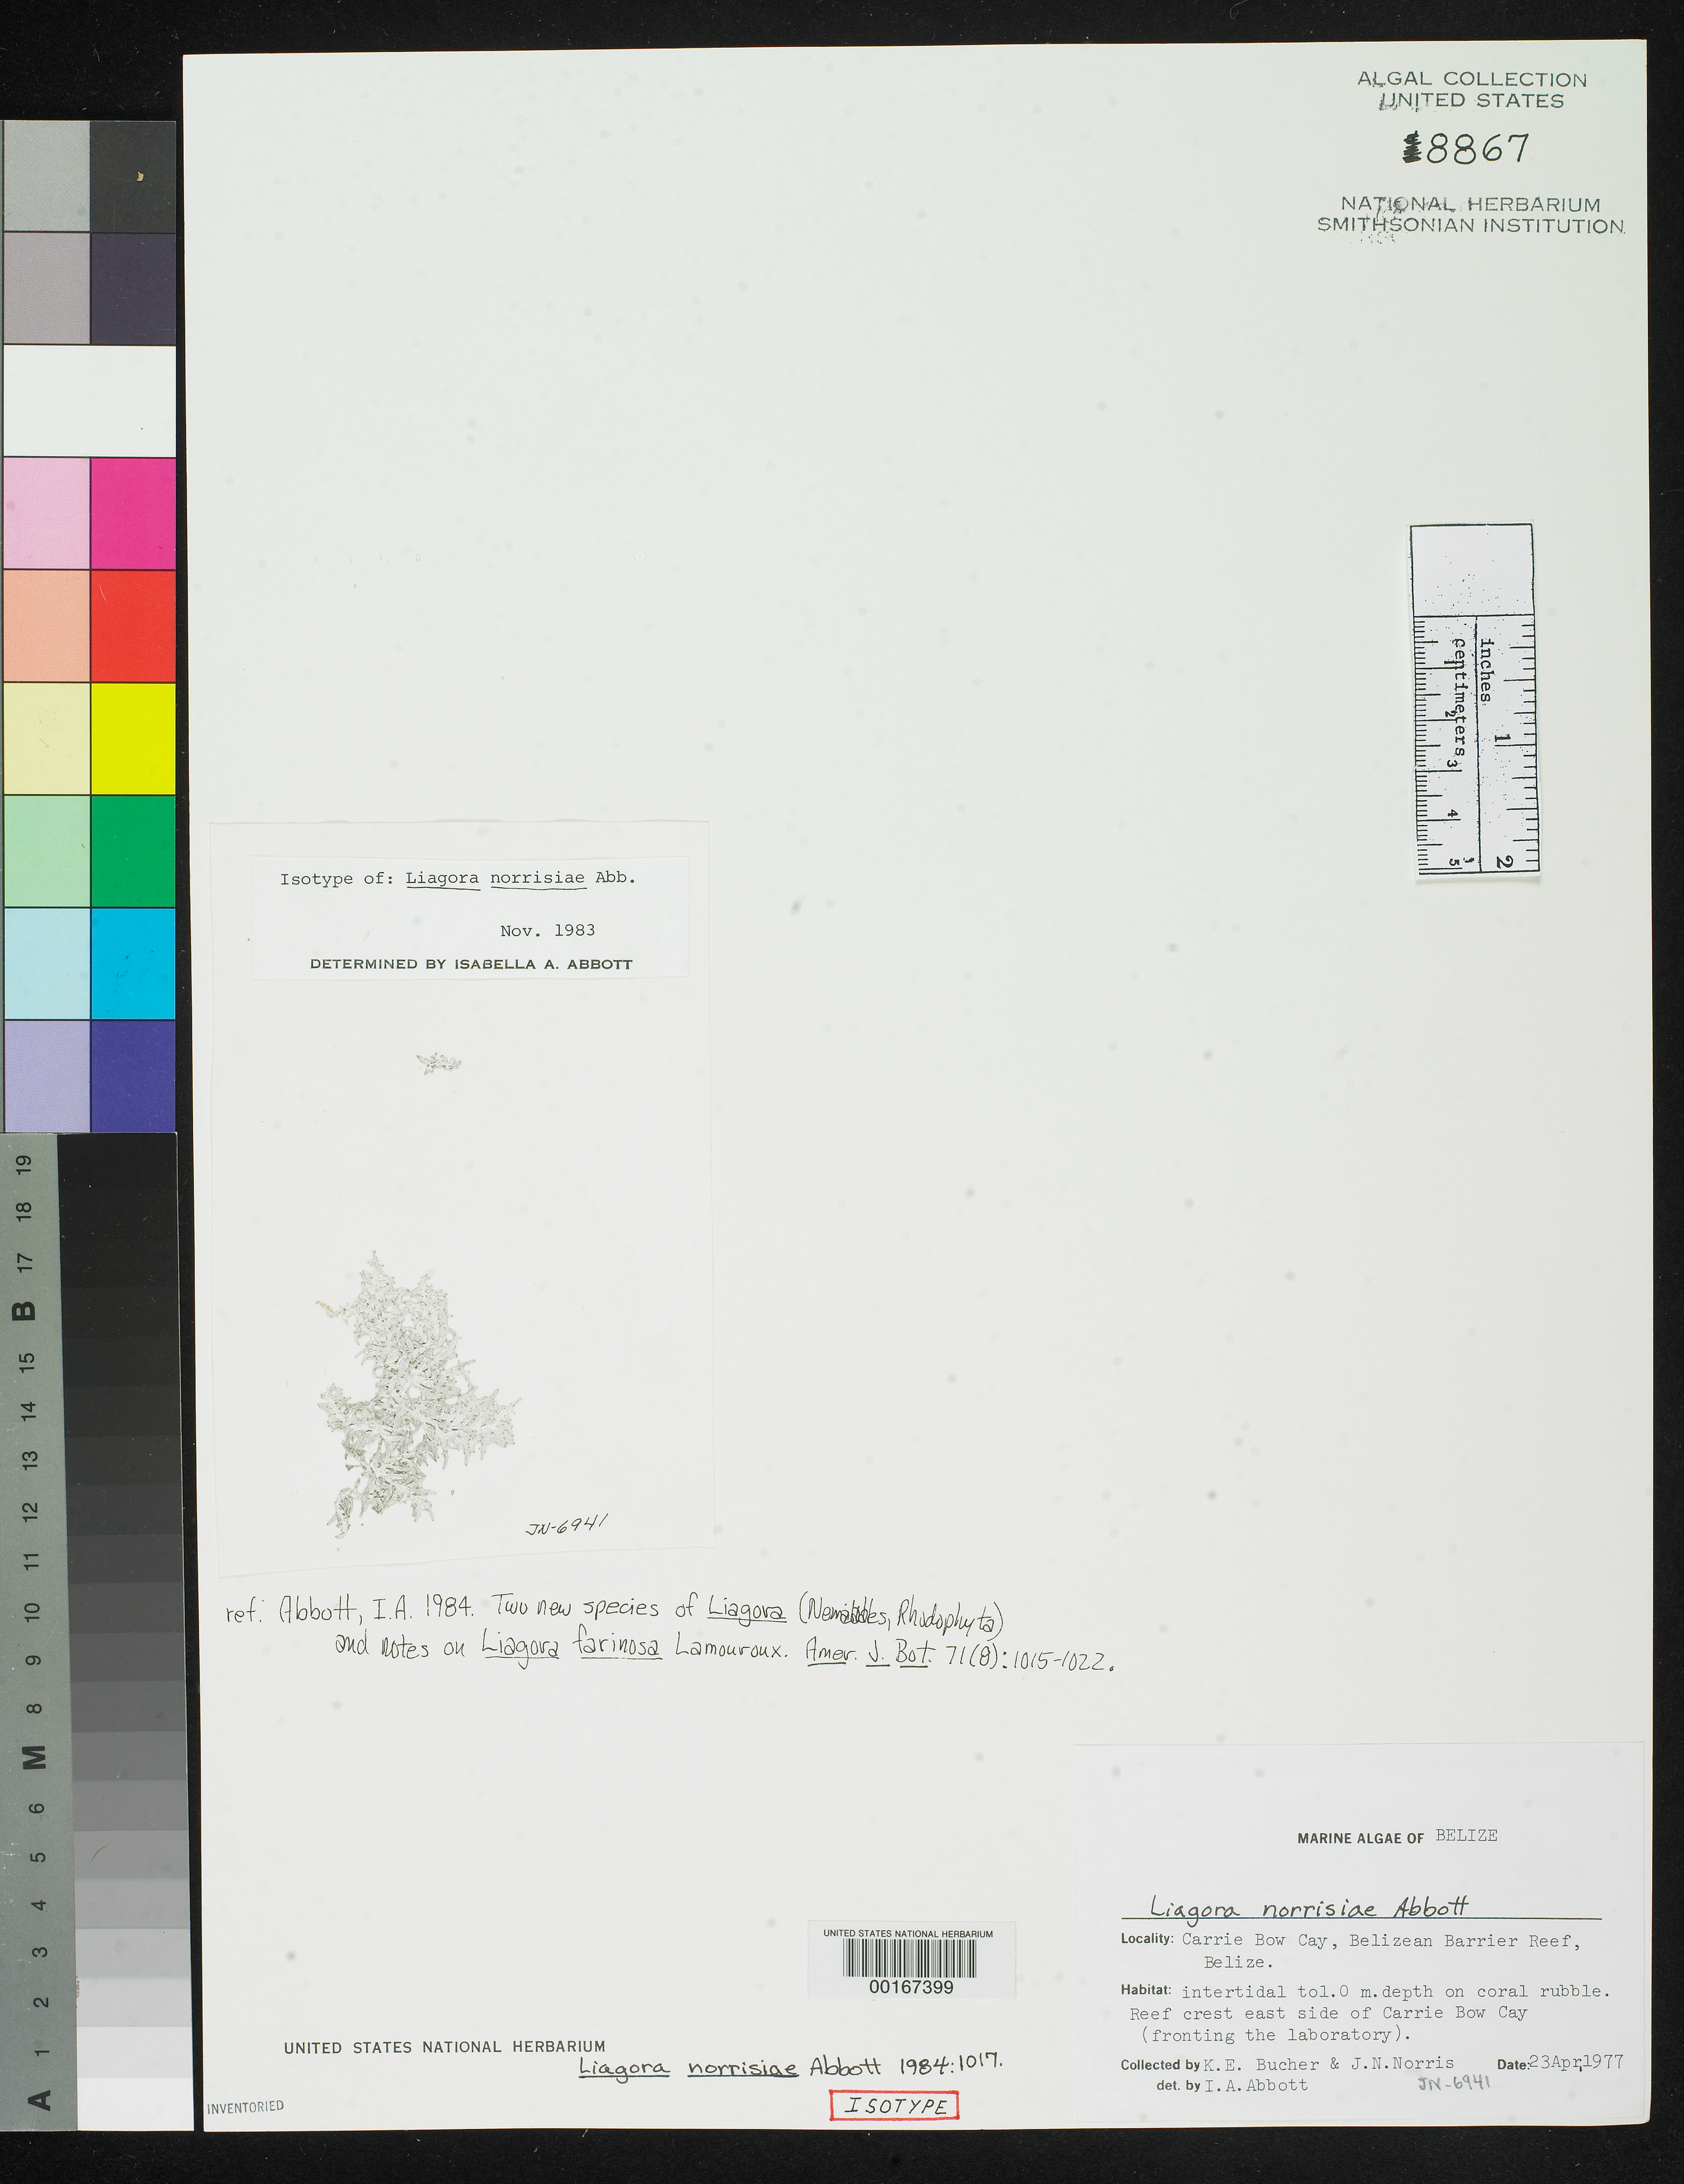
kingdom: Plantae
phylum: Rhodophyta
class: Florideophyceae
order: Nemaliales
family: Liagoraceae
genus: Liagora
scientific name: Liagora norrisiae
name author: I.A. Abbott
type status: Isotype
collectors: K. E. Bucher & J. N. Norris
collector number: JN-6941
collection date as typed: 23 Apr 1977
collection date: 1977-04-23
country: Belize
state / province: Stann Creek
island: Carrie Bow Cay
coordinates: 16 48'N, 88 05'W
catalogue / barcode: US 8867